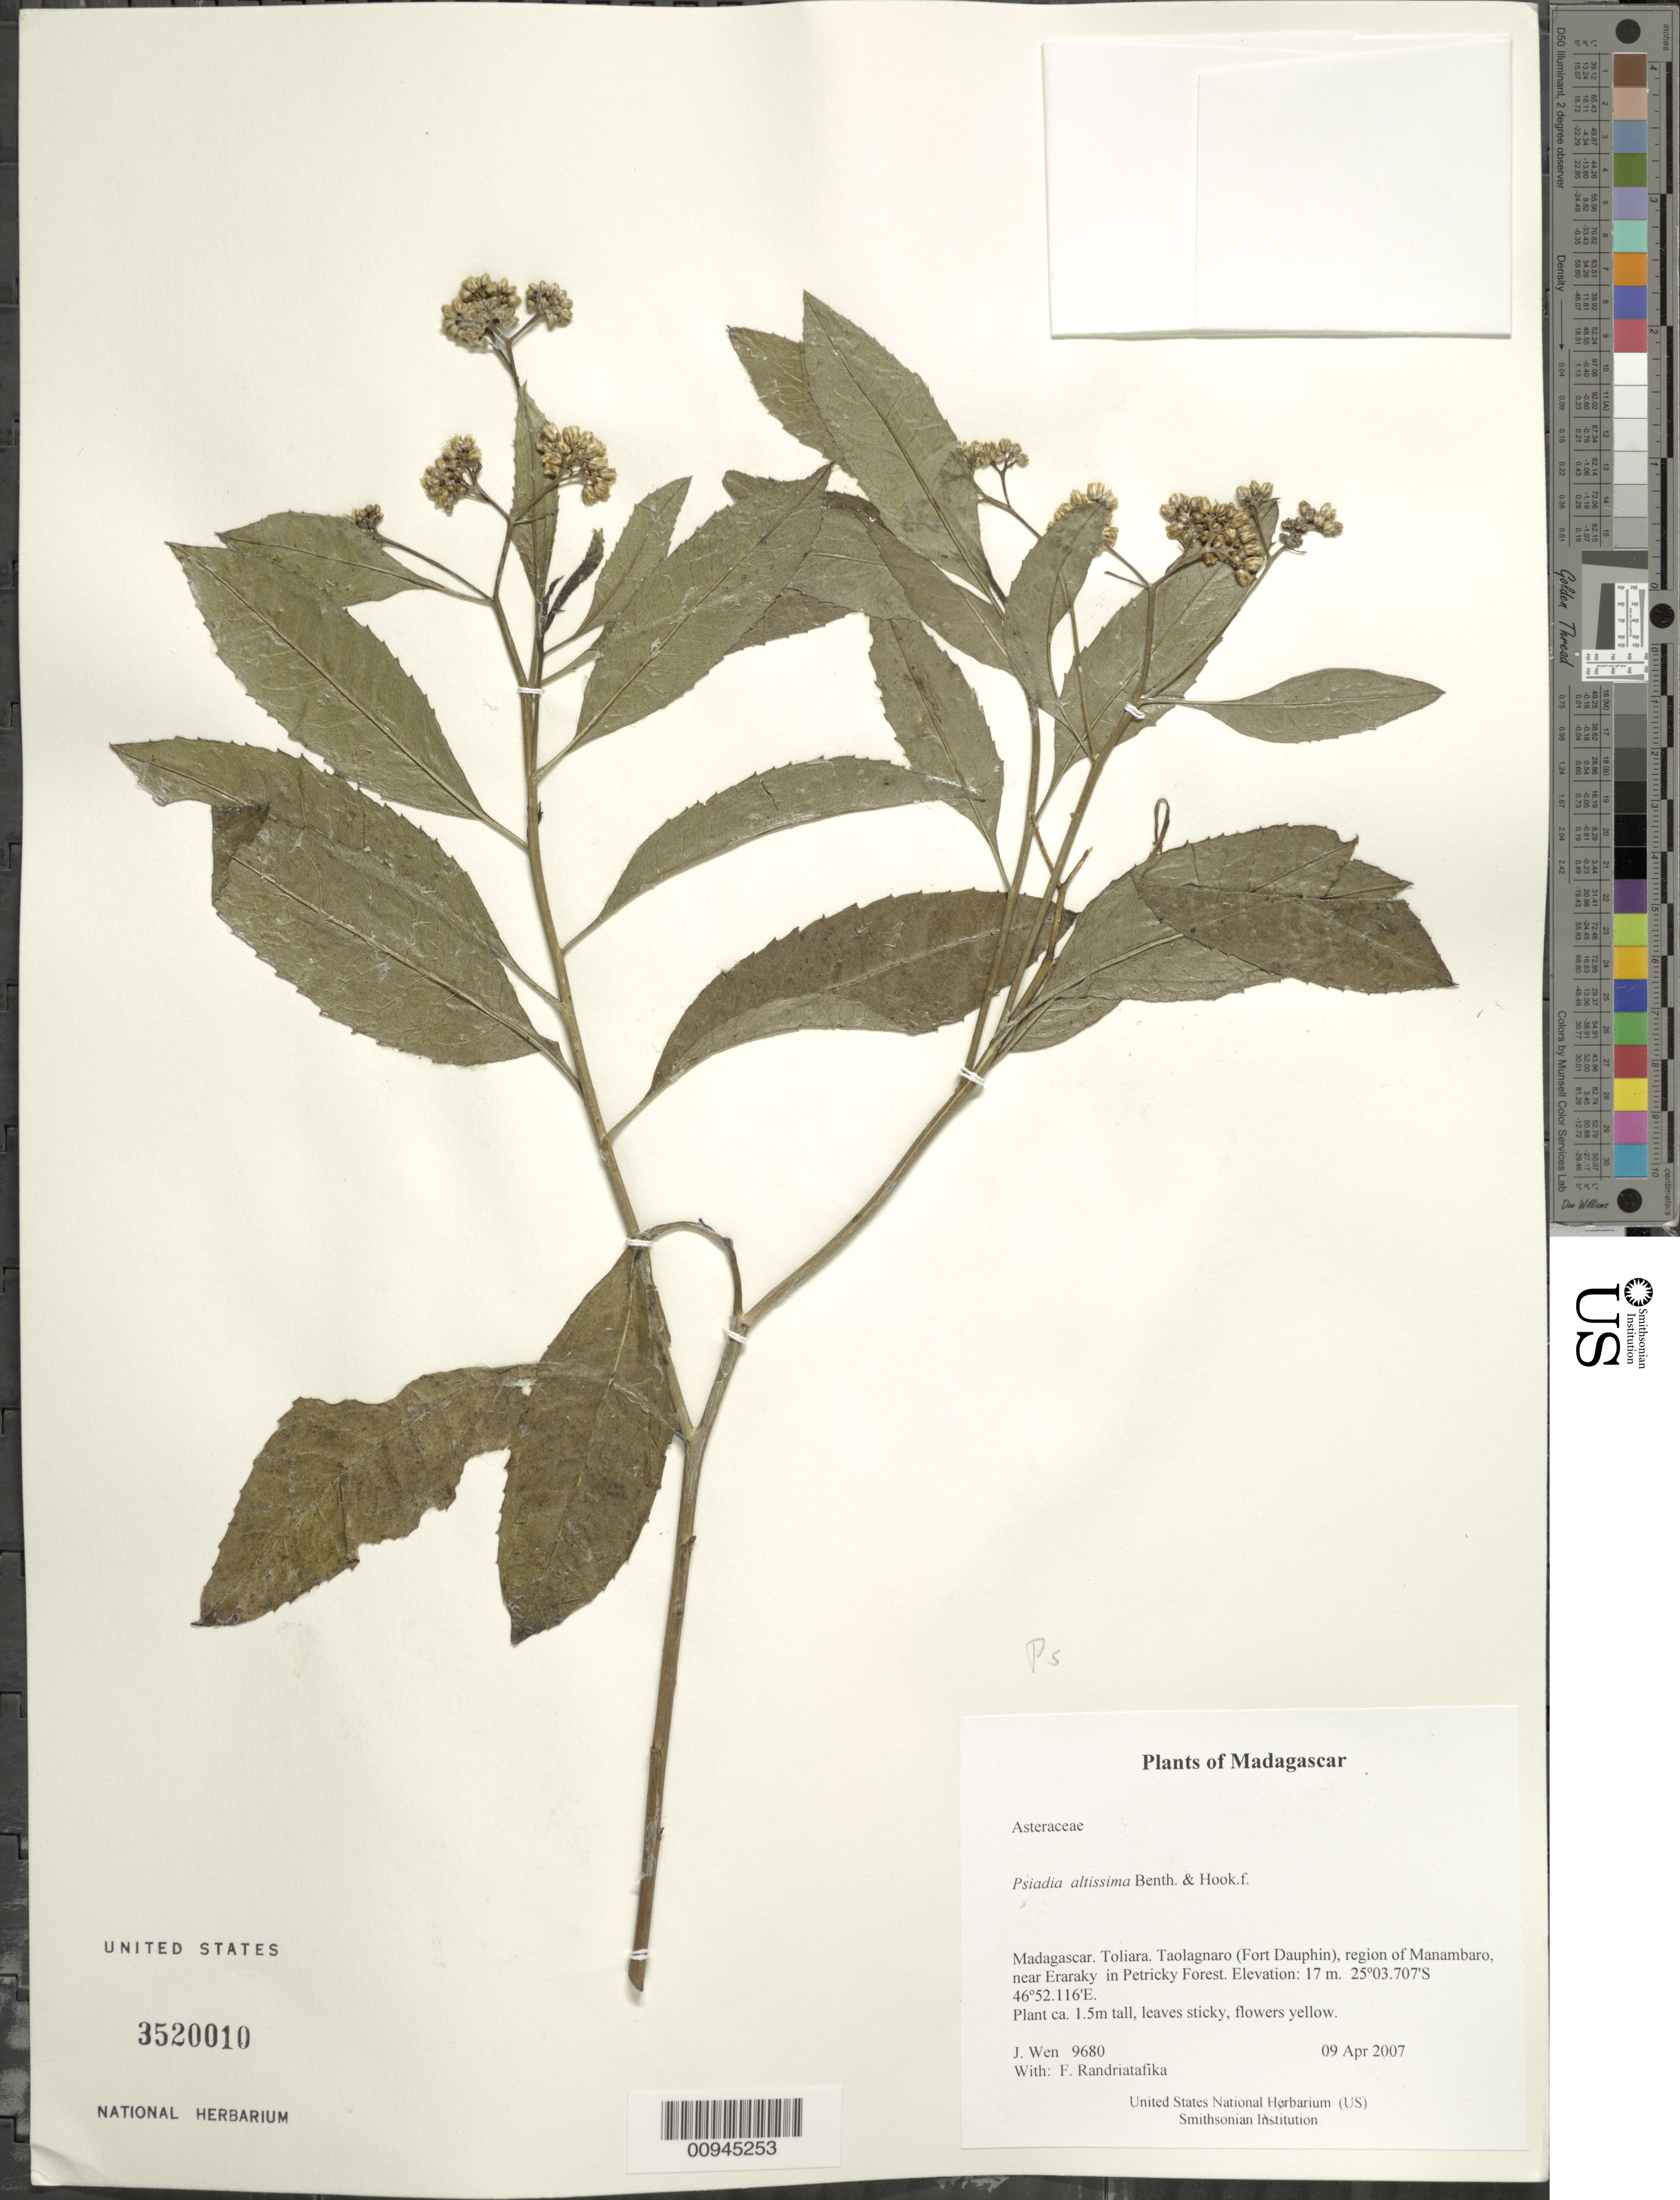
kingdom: Plantae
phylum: Tracheophyta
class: Magnoliopsida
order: Asterales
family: Asteraceae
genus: Psiadia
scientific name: Psiadia altissima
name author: Benth.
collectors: J. Wen & F. Randriatafika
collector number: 9680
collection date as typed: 09 Apr 2007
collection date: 2007-04-09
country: Madagascar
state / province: Anosy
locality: Taolagnaro (Fort Dauphin), region of Manambaro, near Eraraky in Petricky Forest.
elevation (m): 17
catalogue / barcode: US 3520010